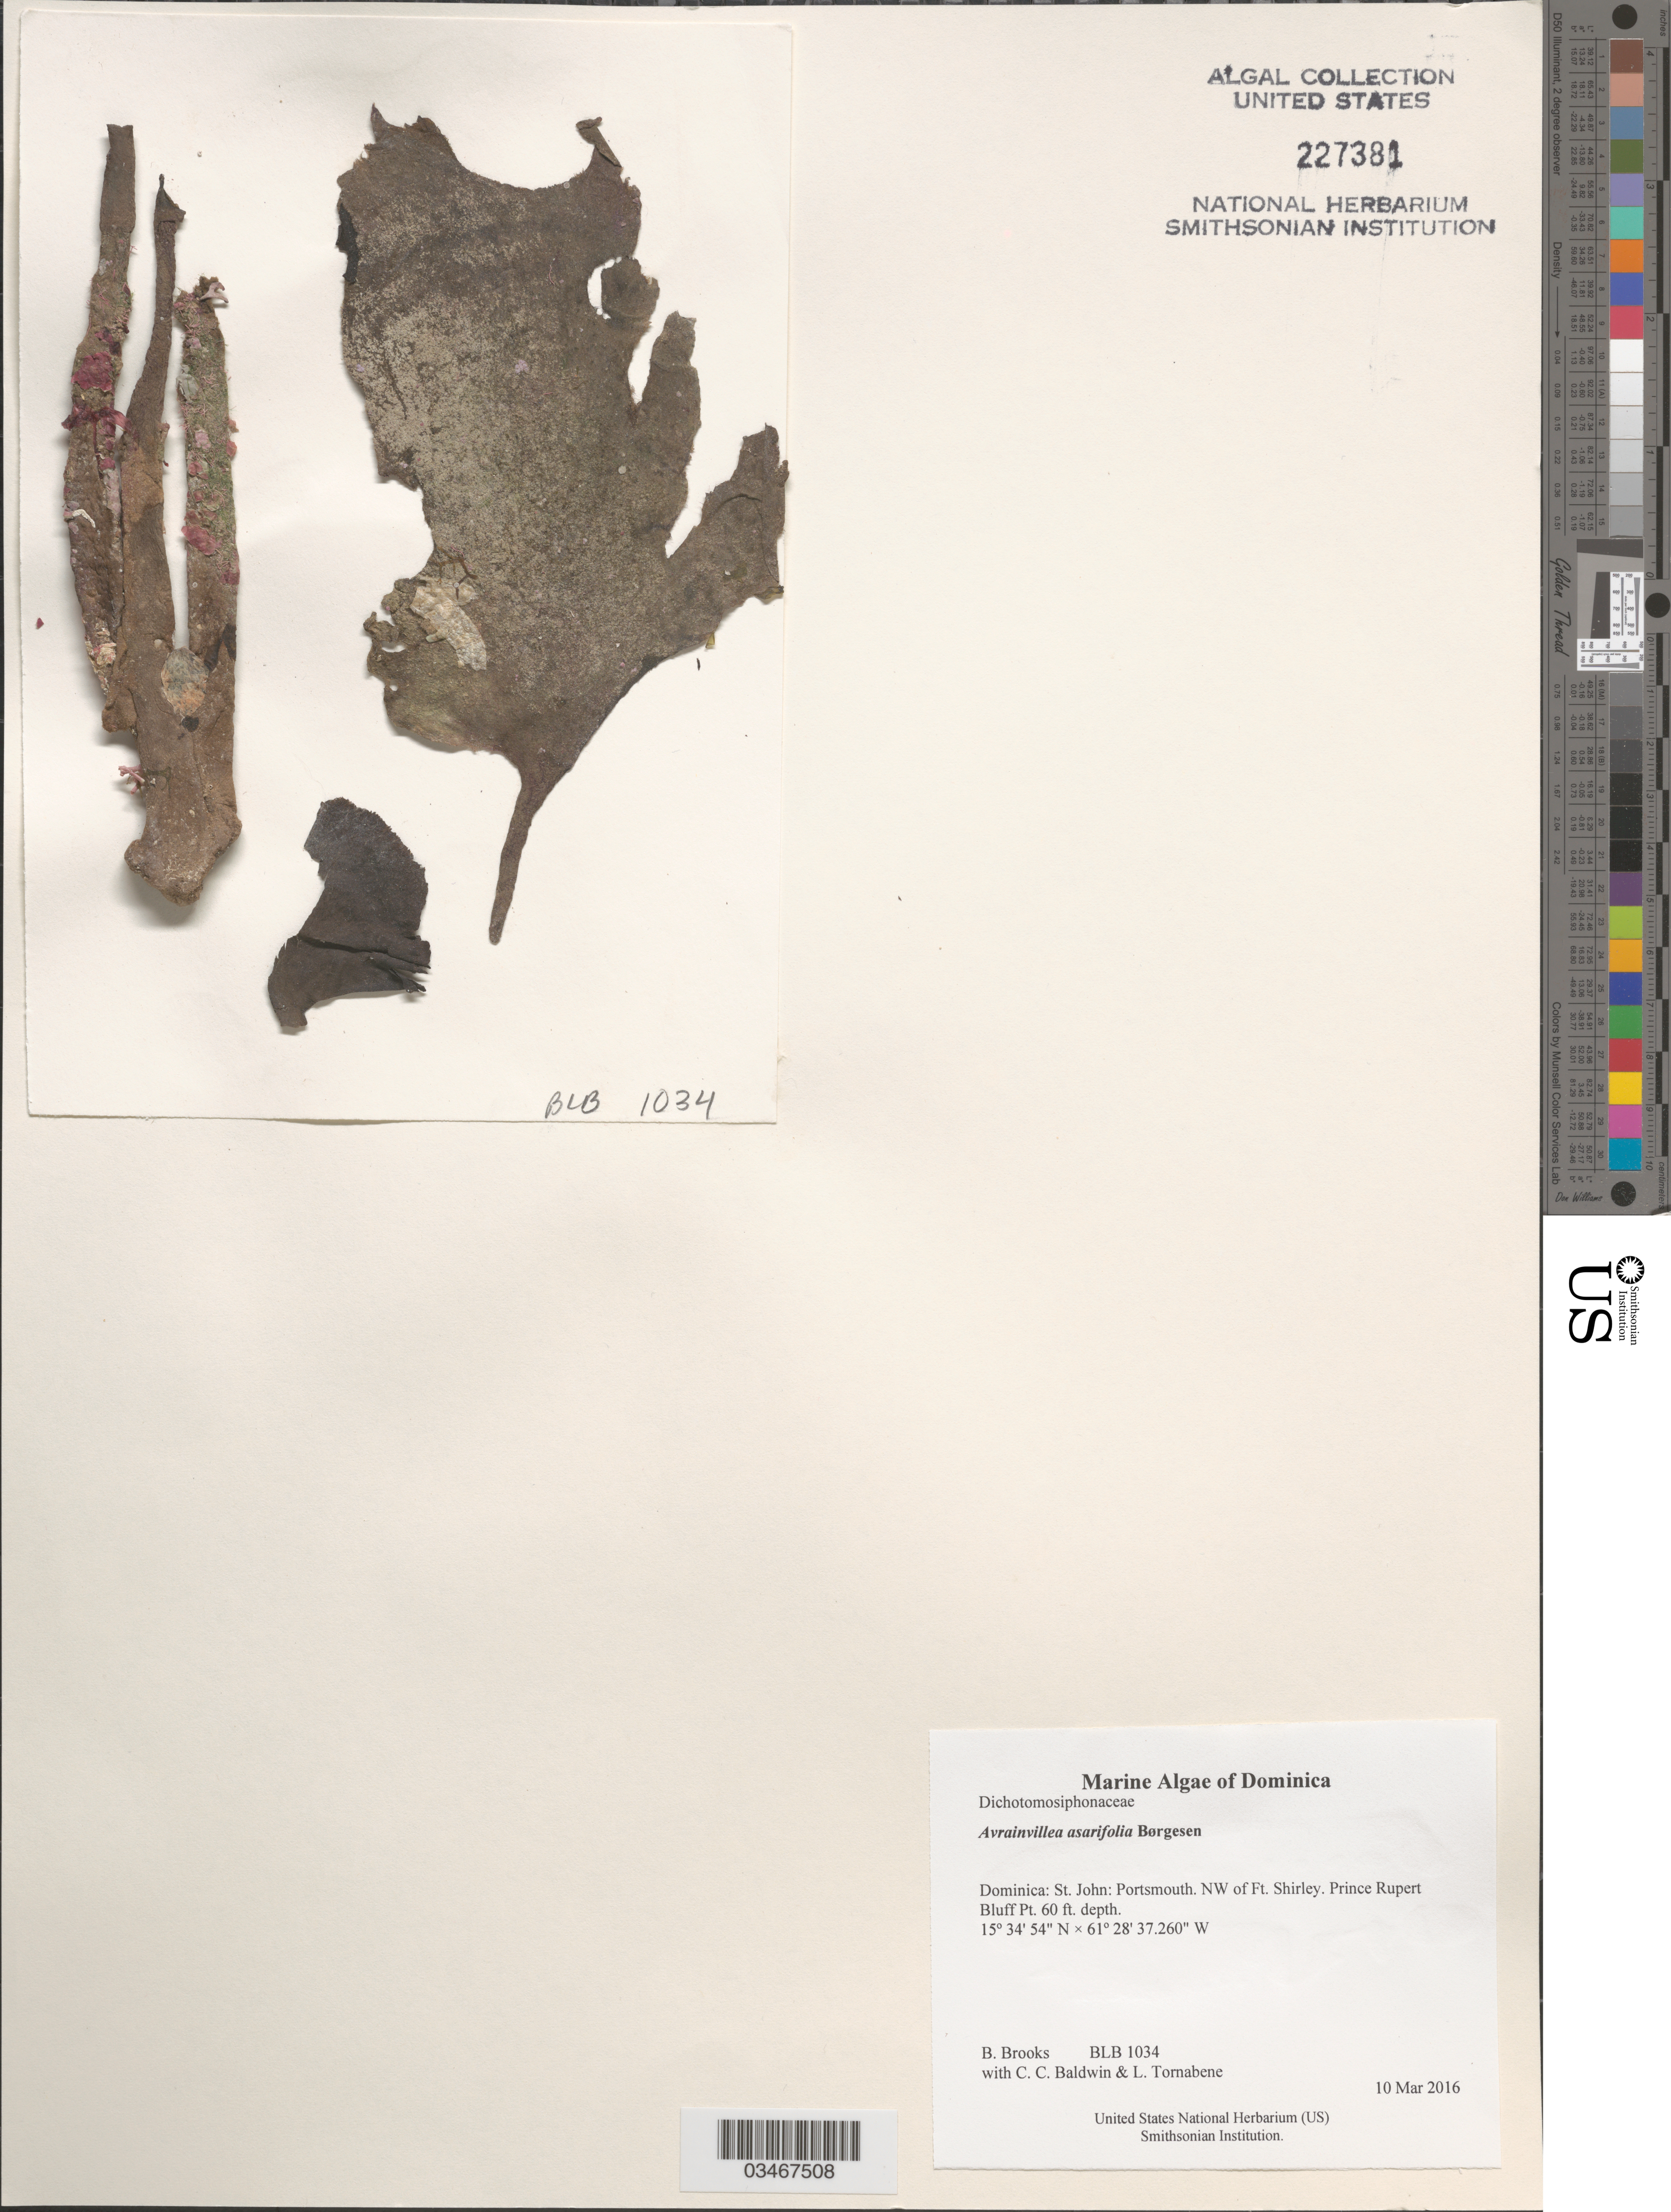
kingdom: Plantae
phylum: Chlorophyta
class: Ulvophyceae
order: Bryopsidales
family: Dichotomosiphonaceae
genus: Avrainvillea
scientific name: Avrainvillea asarifolia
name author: Børgesen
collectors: B. Brooks, C. C. Baldwin & L. Tornabene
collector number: BLB 1034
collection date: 2016-03-10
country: Dominica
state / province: St. John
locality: Portsmouth. NW of Ft. Shirley. Prince Rubert Bluff Pt.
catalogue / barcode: US 227381